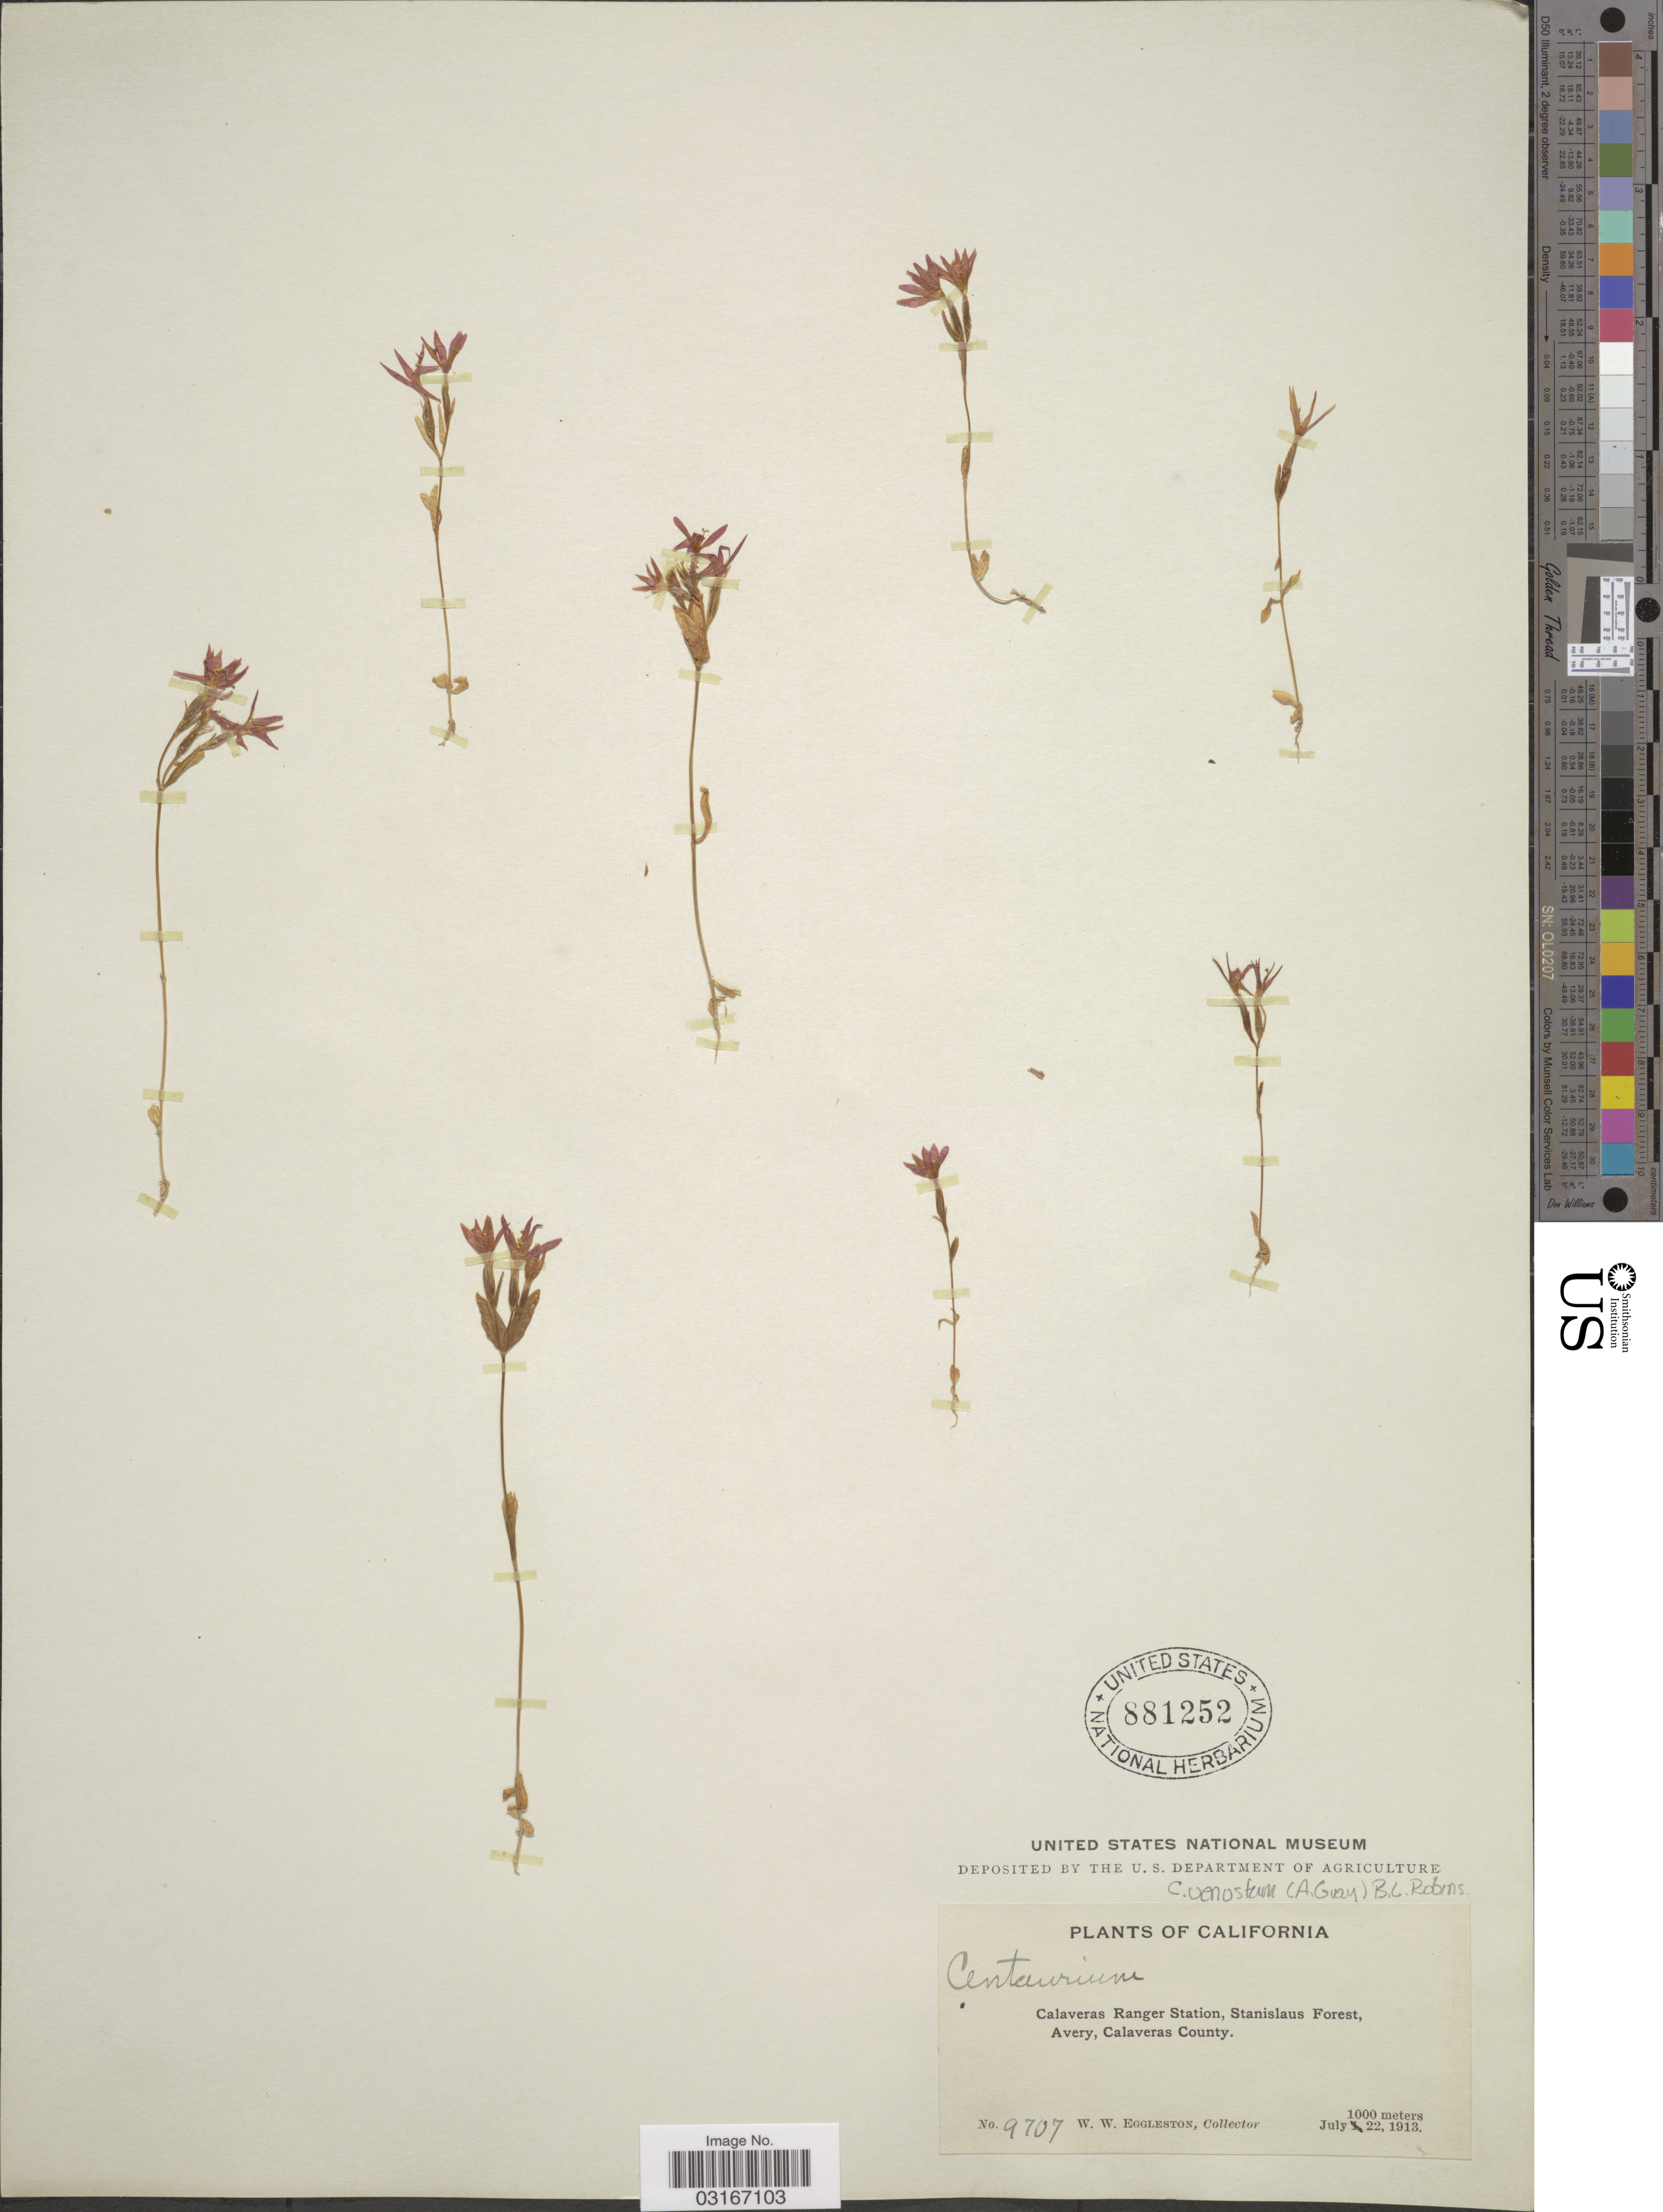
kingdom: Plantae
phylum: Tracheophyta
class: Magnoliopsida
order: Gentianales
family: Gentianaceae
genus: Centaurium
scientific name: Centaurium venustum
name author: (A. Gray) B.L. Rob.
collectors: W. W. Eggleston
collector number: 9707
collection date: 1913-07-22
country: United States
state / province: California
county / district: Calaveras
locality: Calaveras Ranger Station, Stanislaus Forest, Avery, Calaveras County.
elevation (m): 1000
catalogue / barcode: US 881252